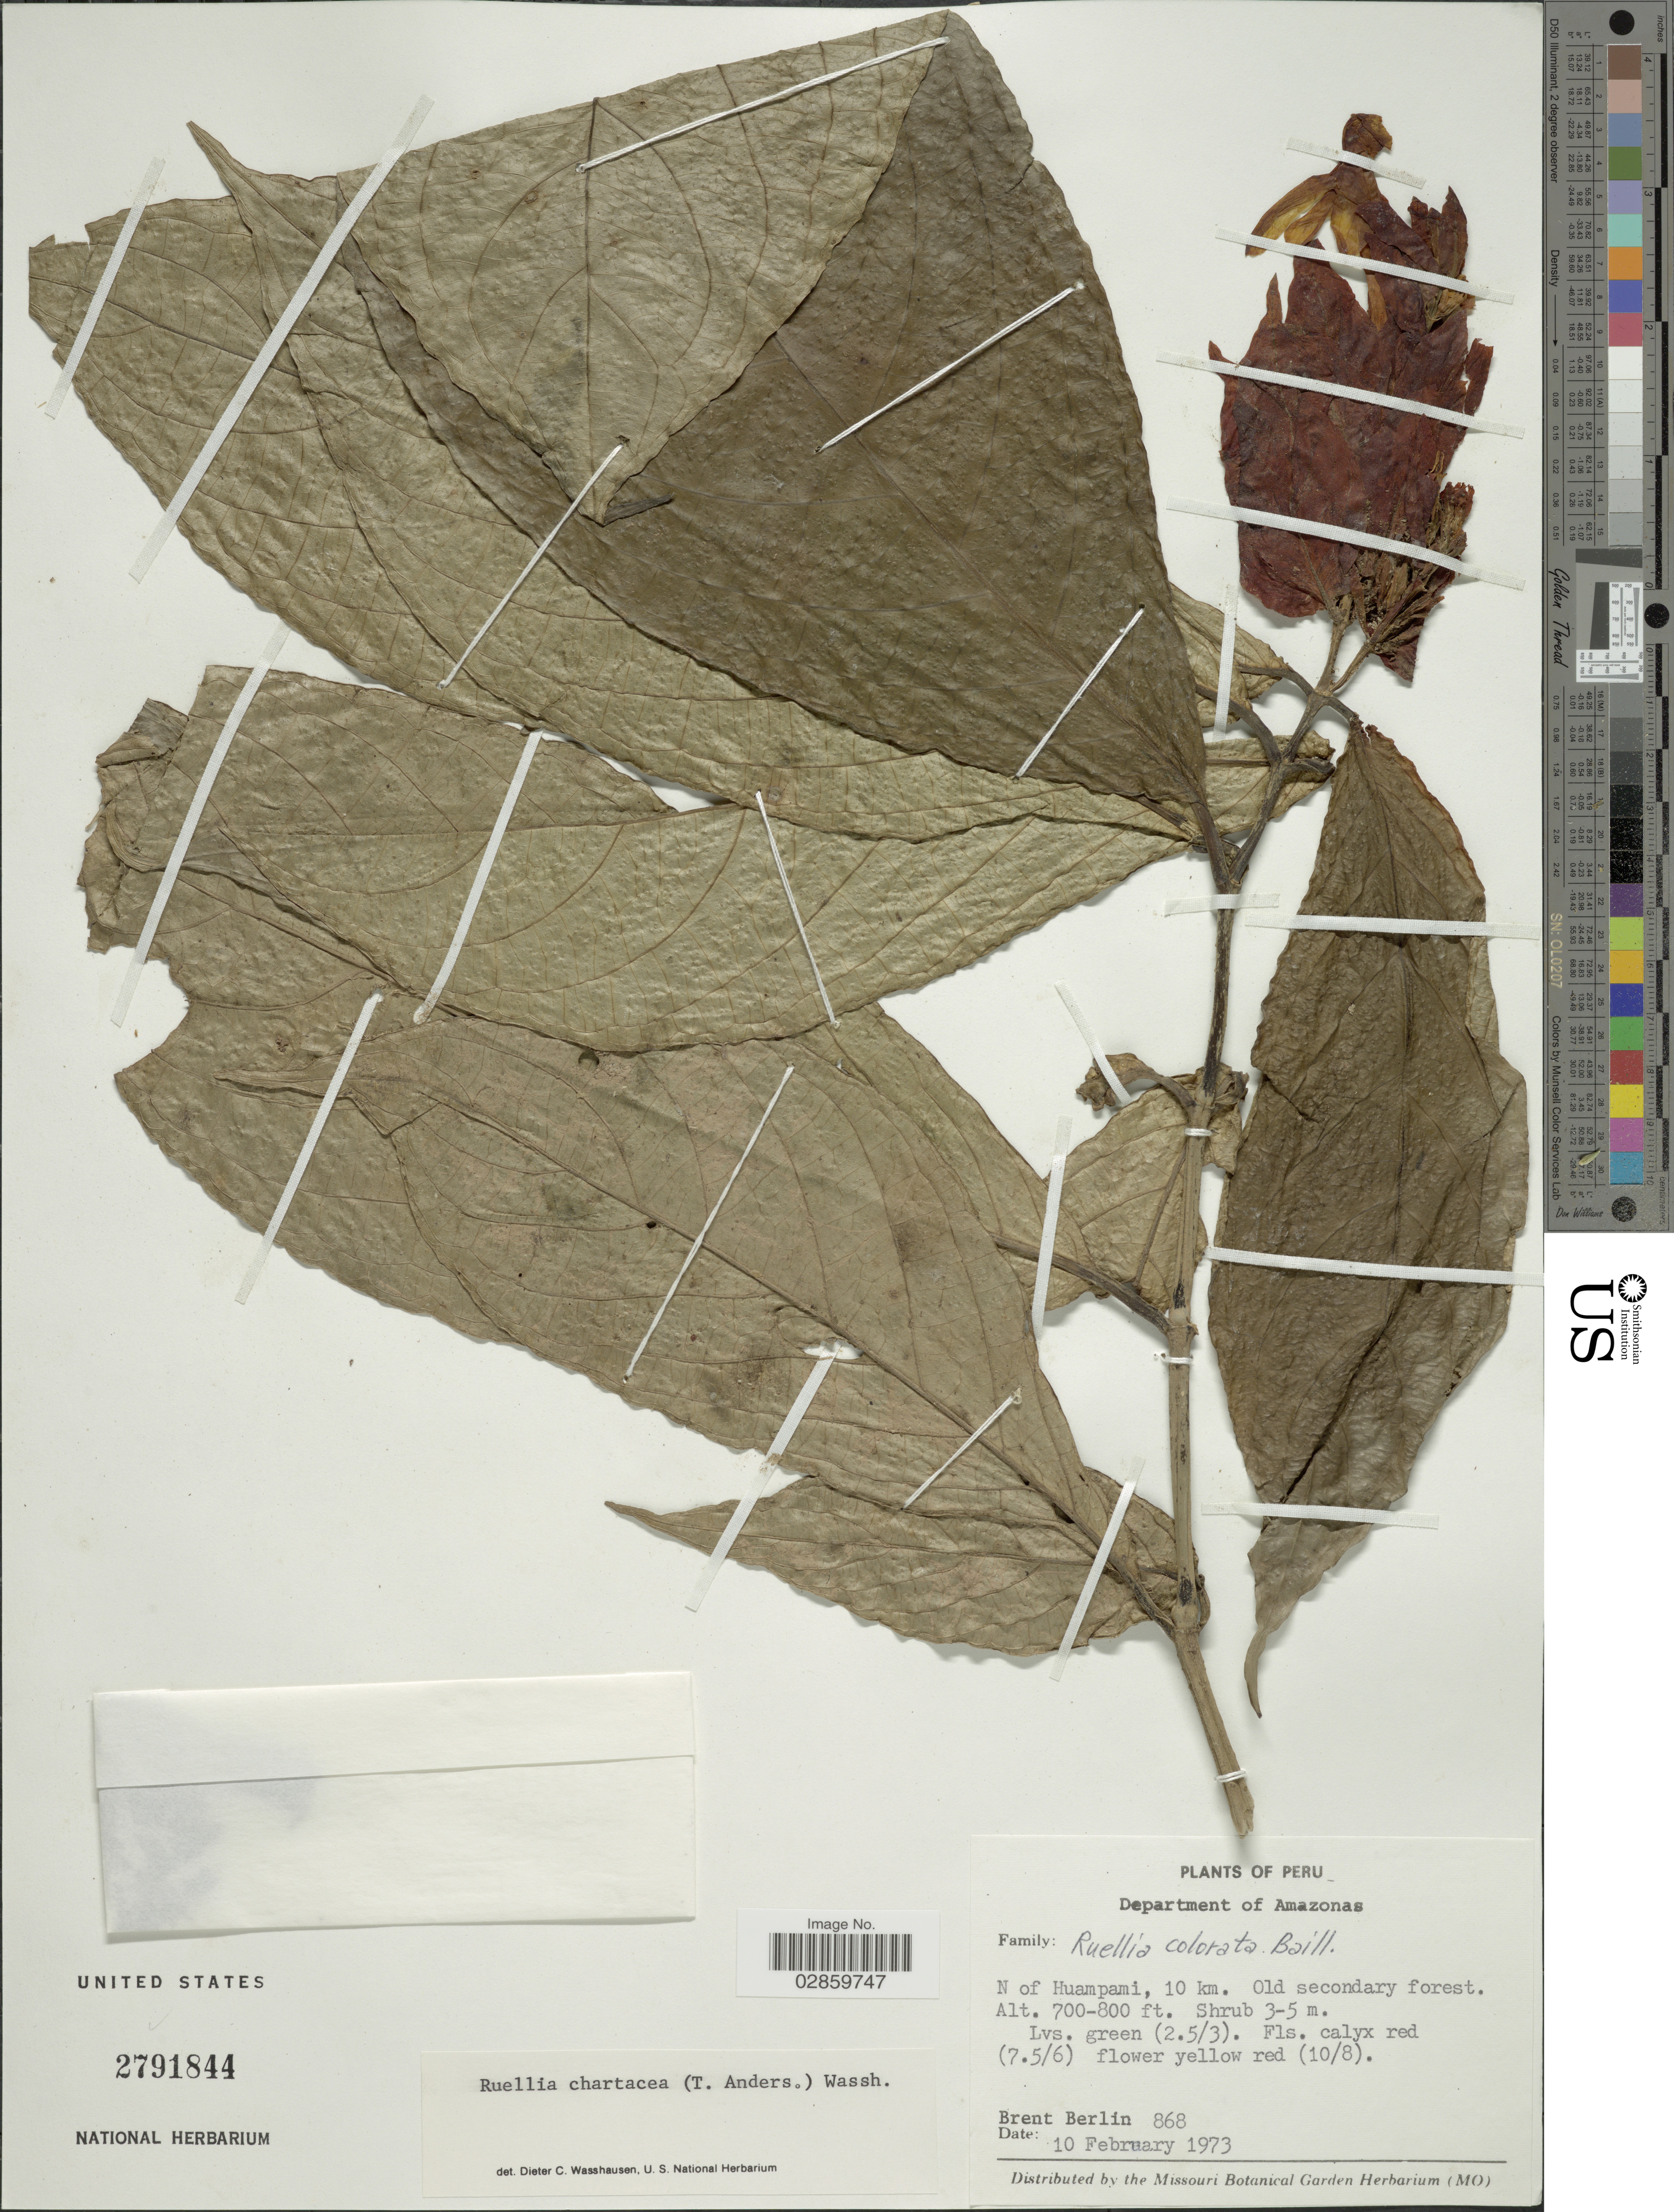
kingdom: Plantae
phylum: Tracheophyta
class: Magnoliopsida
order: Lamiales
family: Acanthaceae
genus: Ruellia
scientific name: Ruellia chartacea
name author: (T. Anderson) Wassh.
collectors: B. Berlin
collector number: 868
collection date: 1973-02-10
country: Peru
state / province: Amazonas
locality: Department of Amazonas. N of Huampami, 10 km.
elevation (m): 213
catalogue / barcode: US 2791844